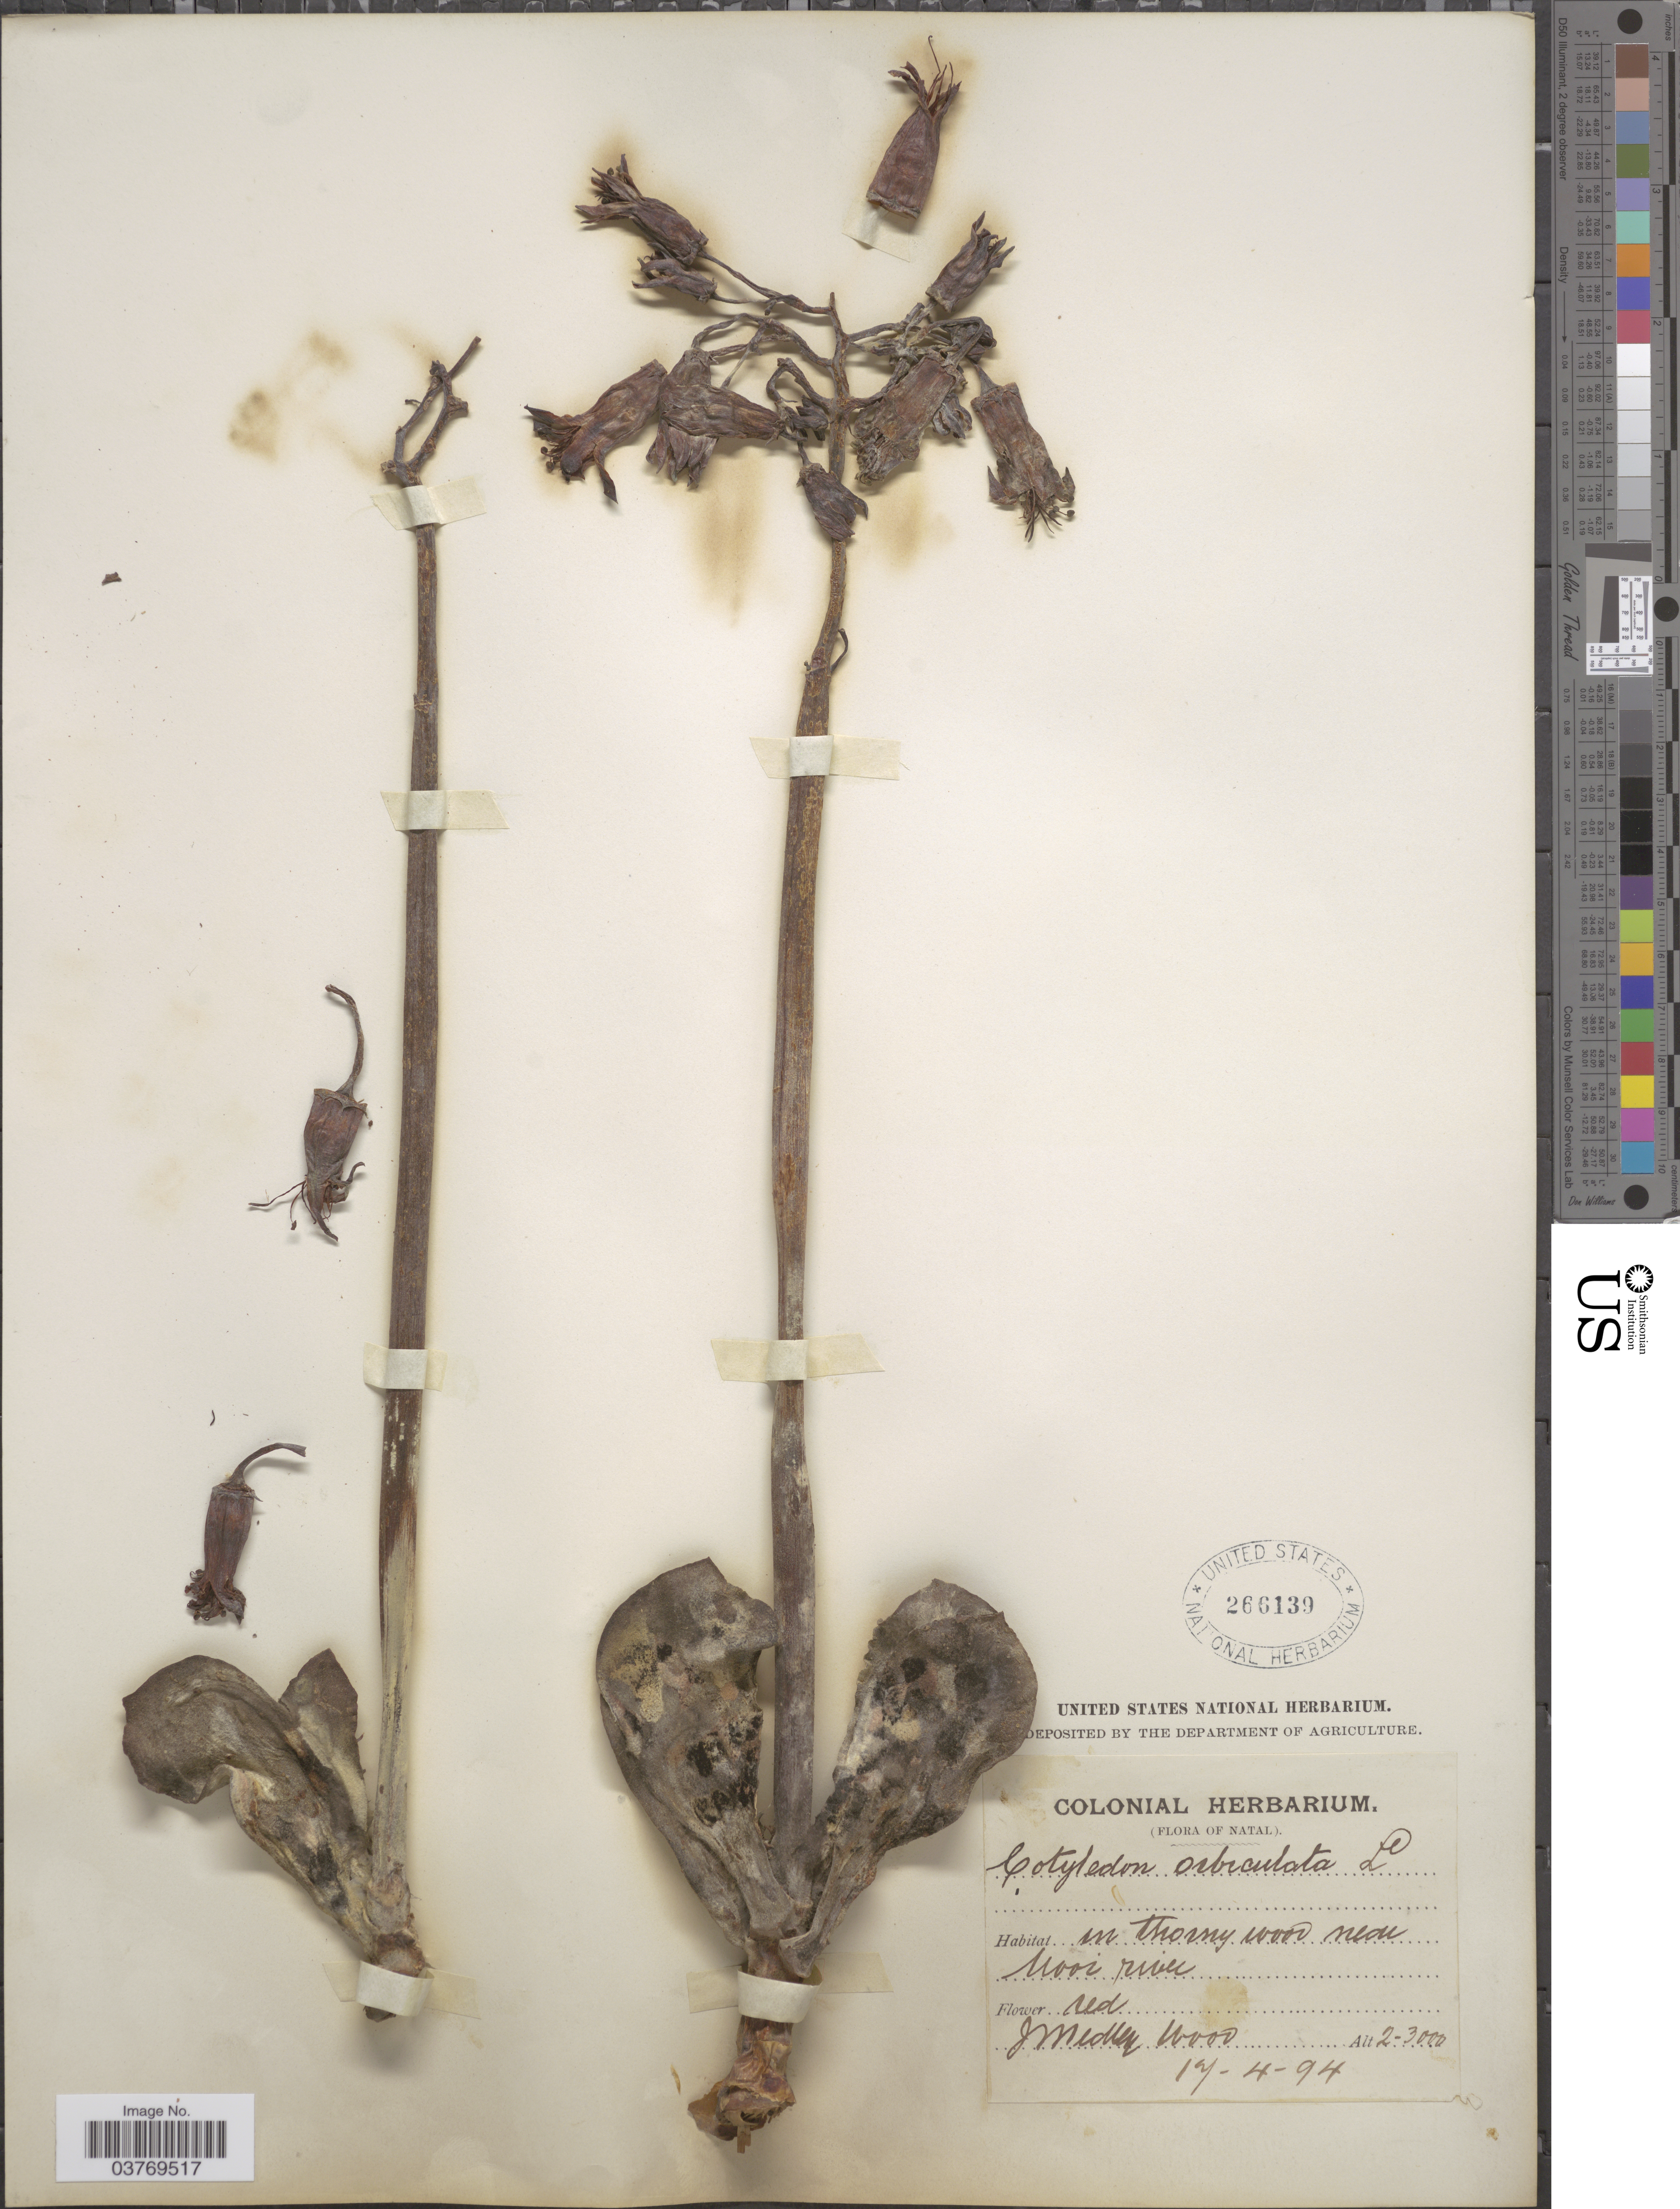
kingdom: Plantae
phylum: Tracheophyta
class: Magnoliopsida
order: Saxifragales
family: Crassulaceae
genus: Cotyledon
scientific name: Cotyledon orbiculata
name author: L.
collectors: J. M. Wood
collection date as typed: Transcribed d/m/y: 17/4/94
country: South Africa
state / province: KwaZulu-Natal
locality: Natal. Near Mooi river.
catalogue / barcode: US 266139